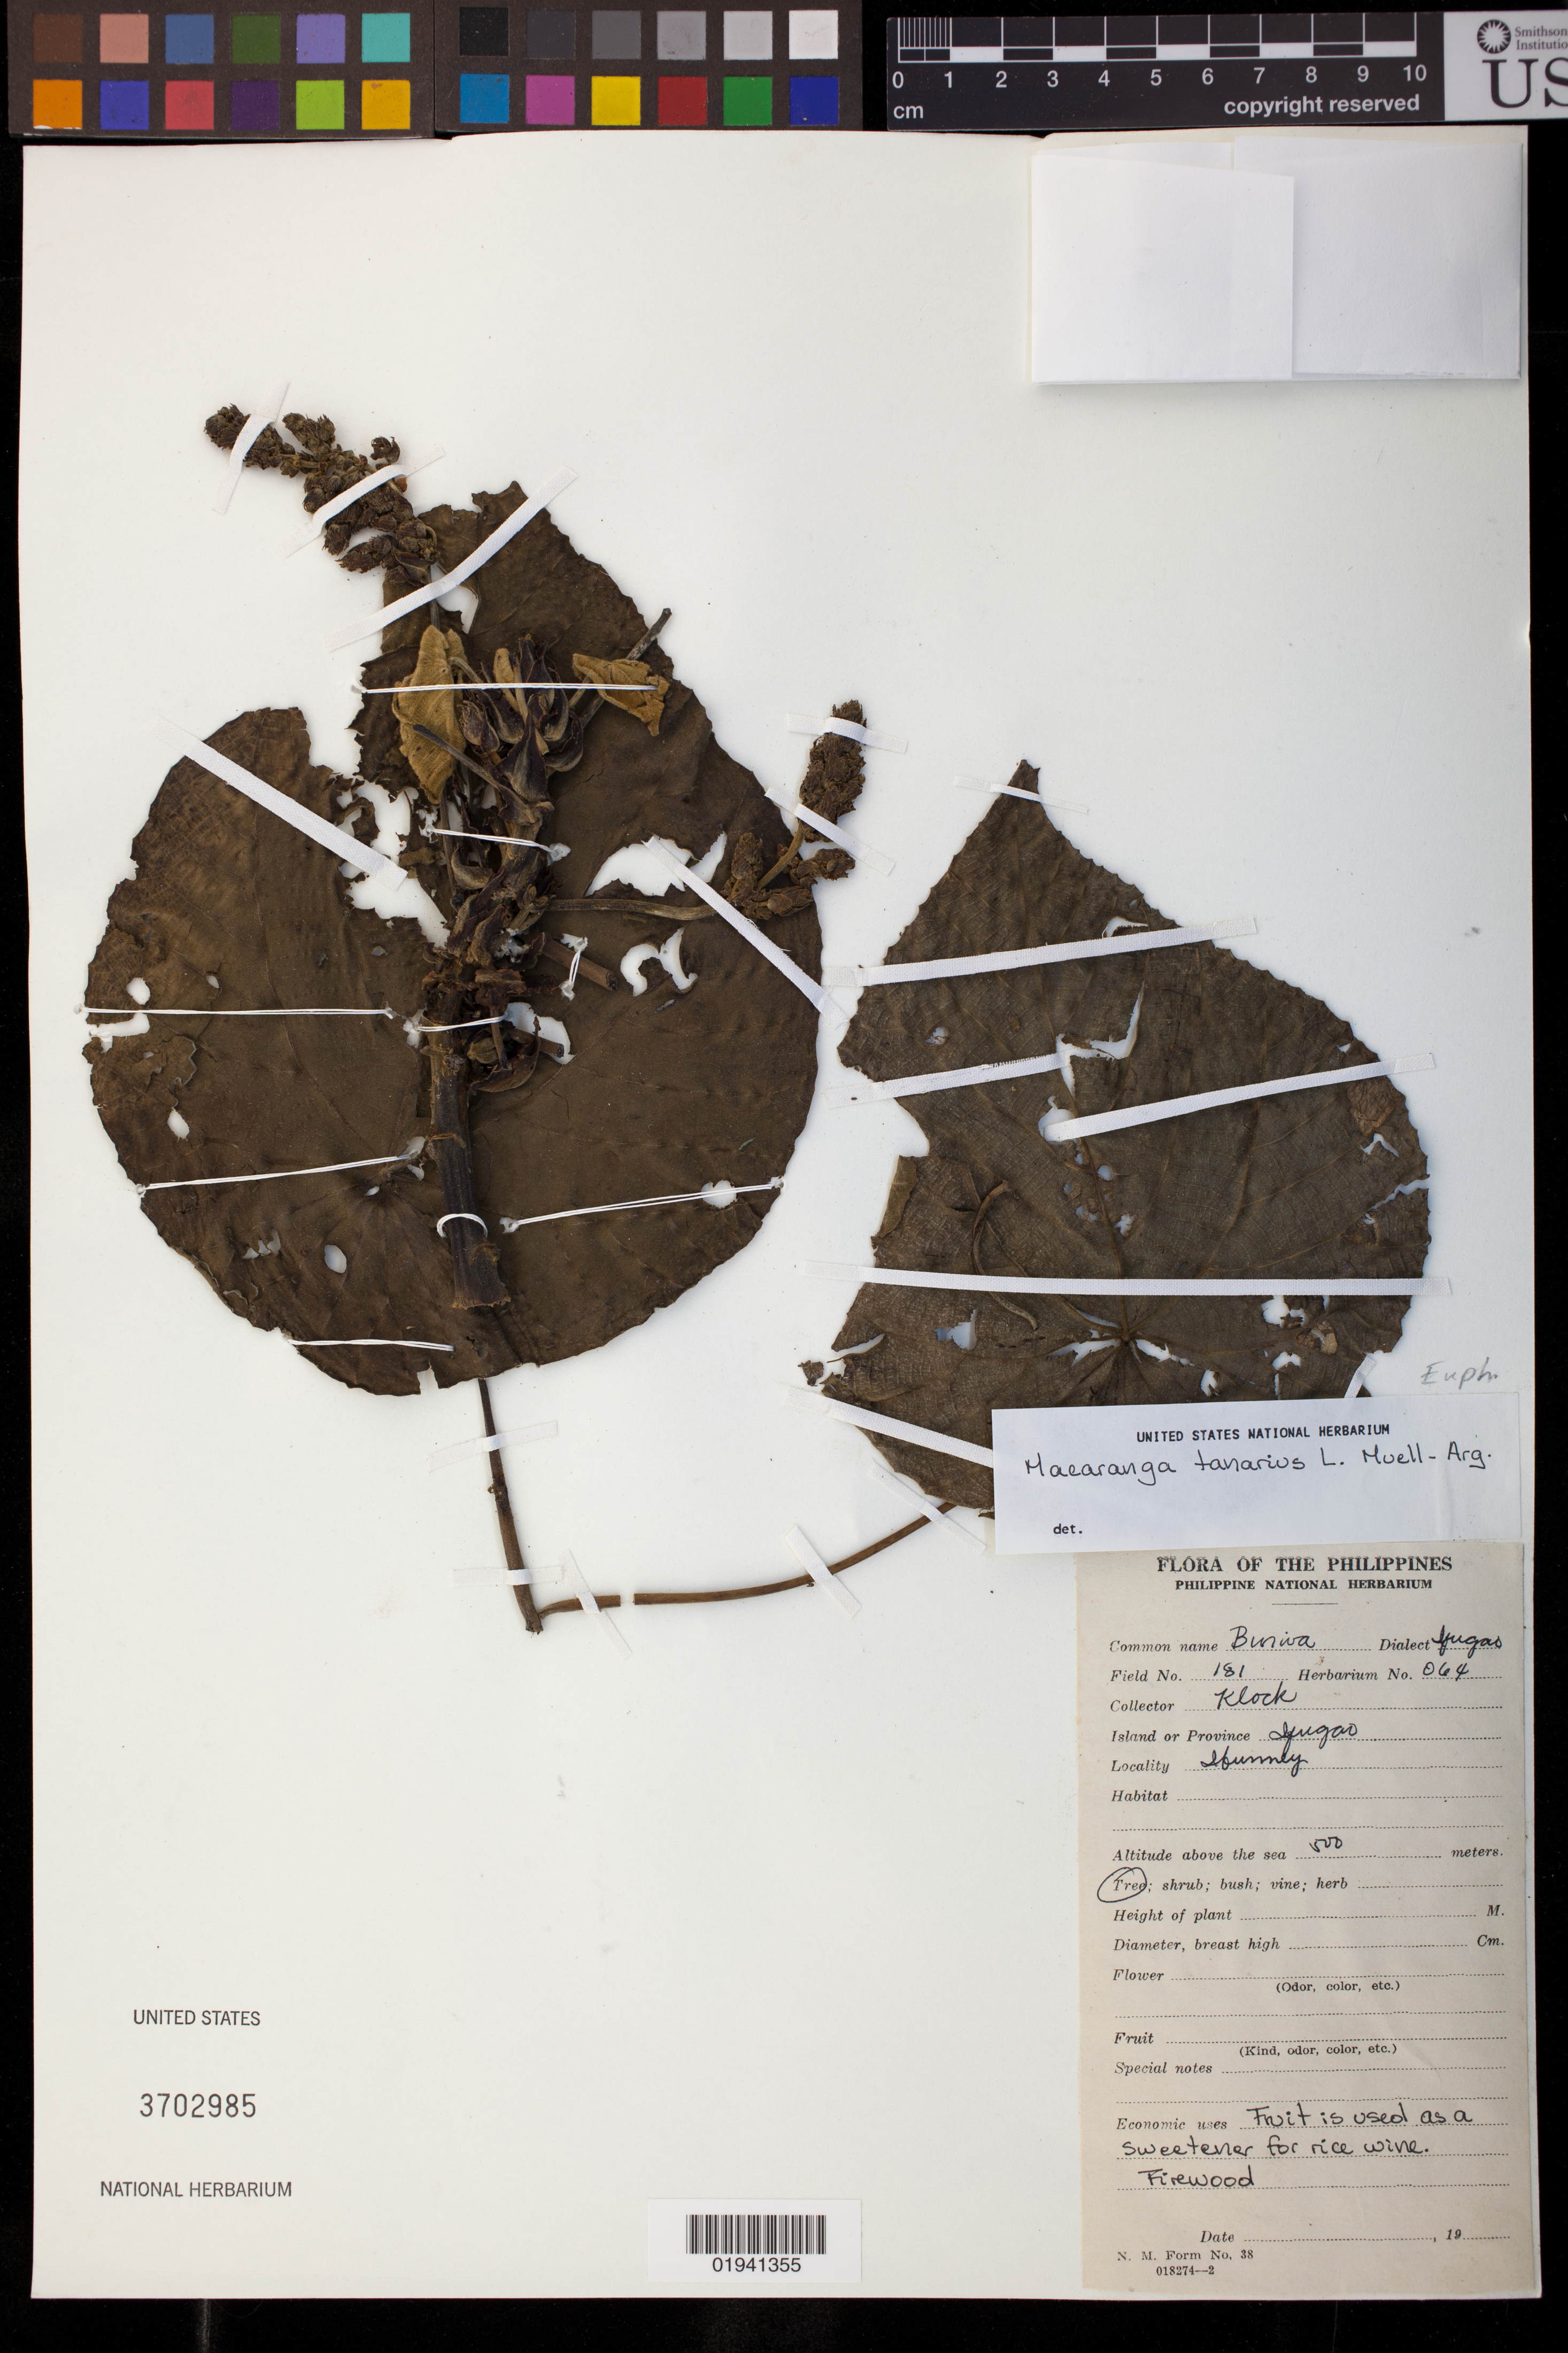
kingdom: Plantae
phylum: Tracheophyta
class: Magnoliopsida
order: Malpighiales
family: Euphorbiaceae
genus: Macaranga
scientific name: Macaranga tanarius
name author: (L.) Müll. Arg.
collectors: Klock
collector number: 181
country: Philippines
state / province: Cordillera (Administrative Region)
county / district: Ifugao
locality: Ibunney (?)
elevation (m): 500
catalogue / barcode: US 3702985